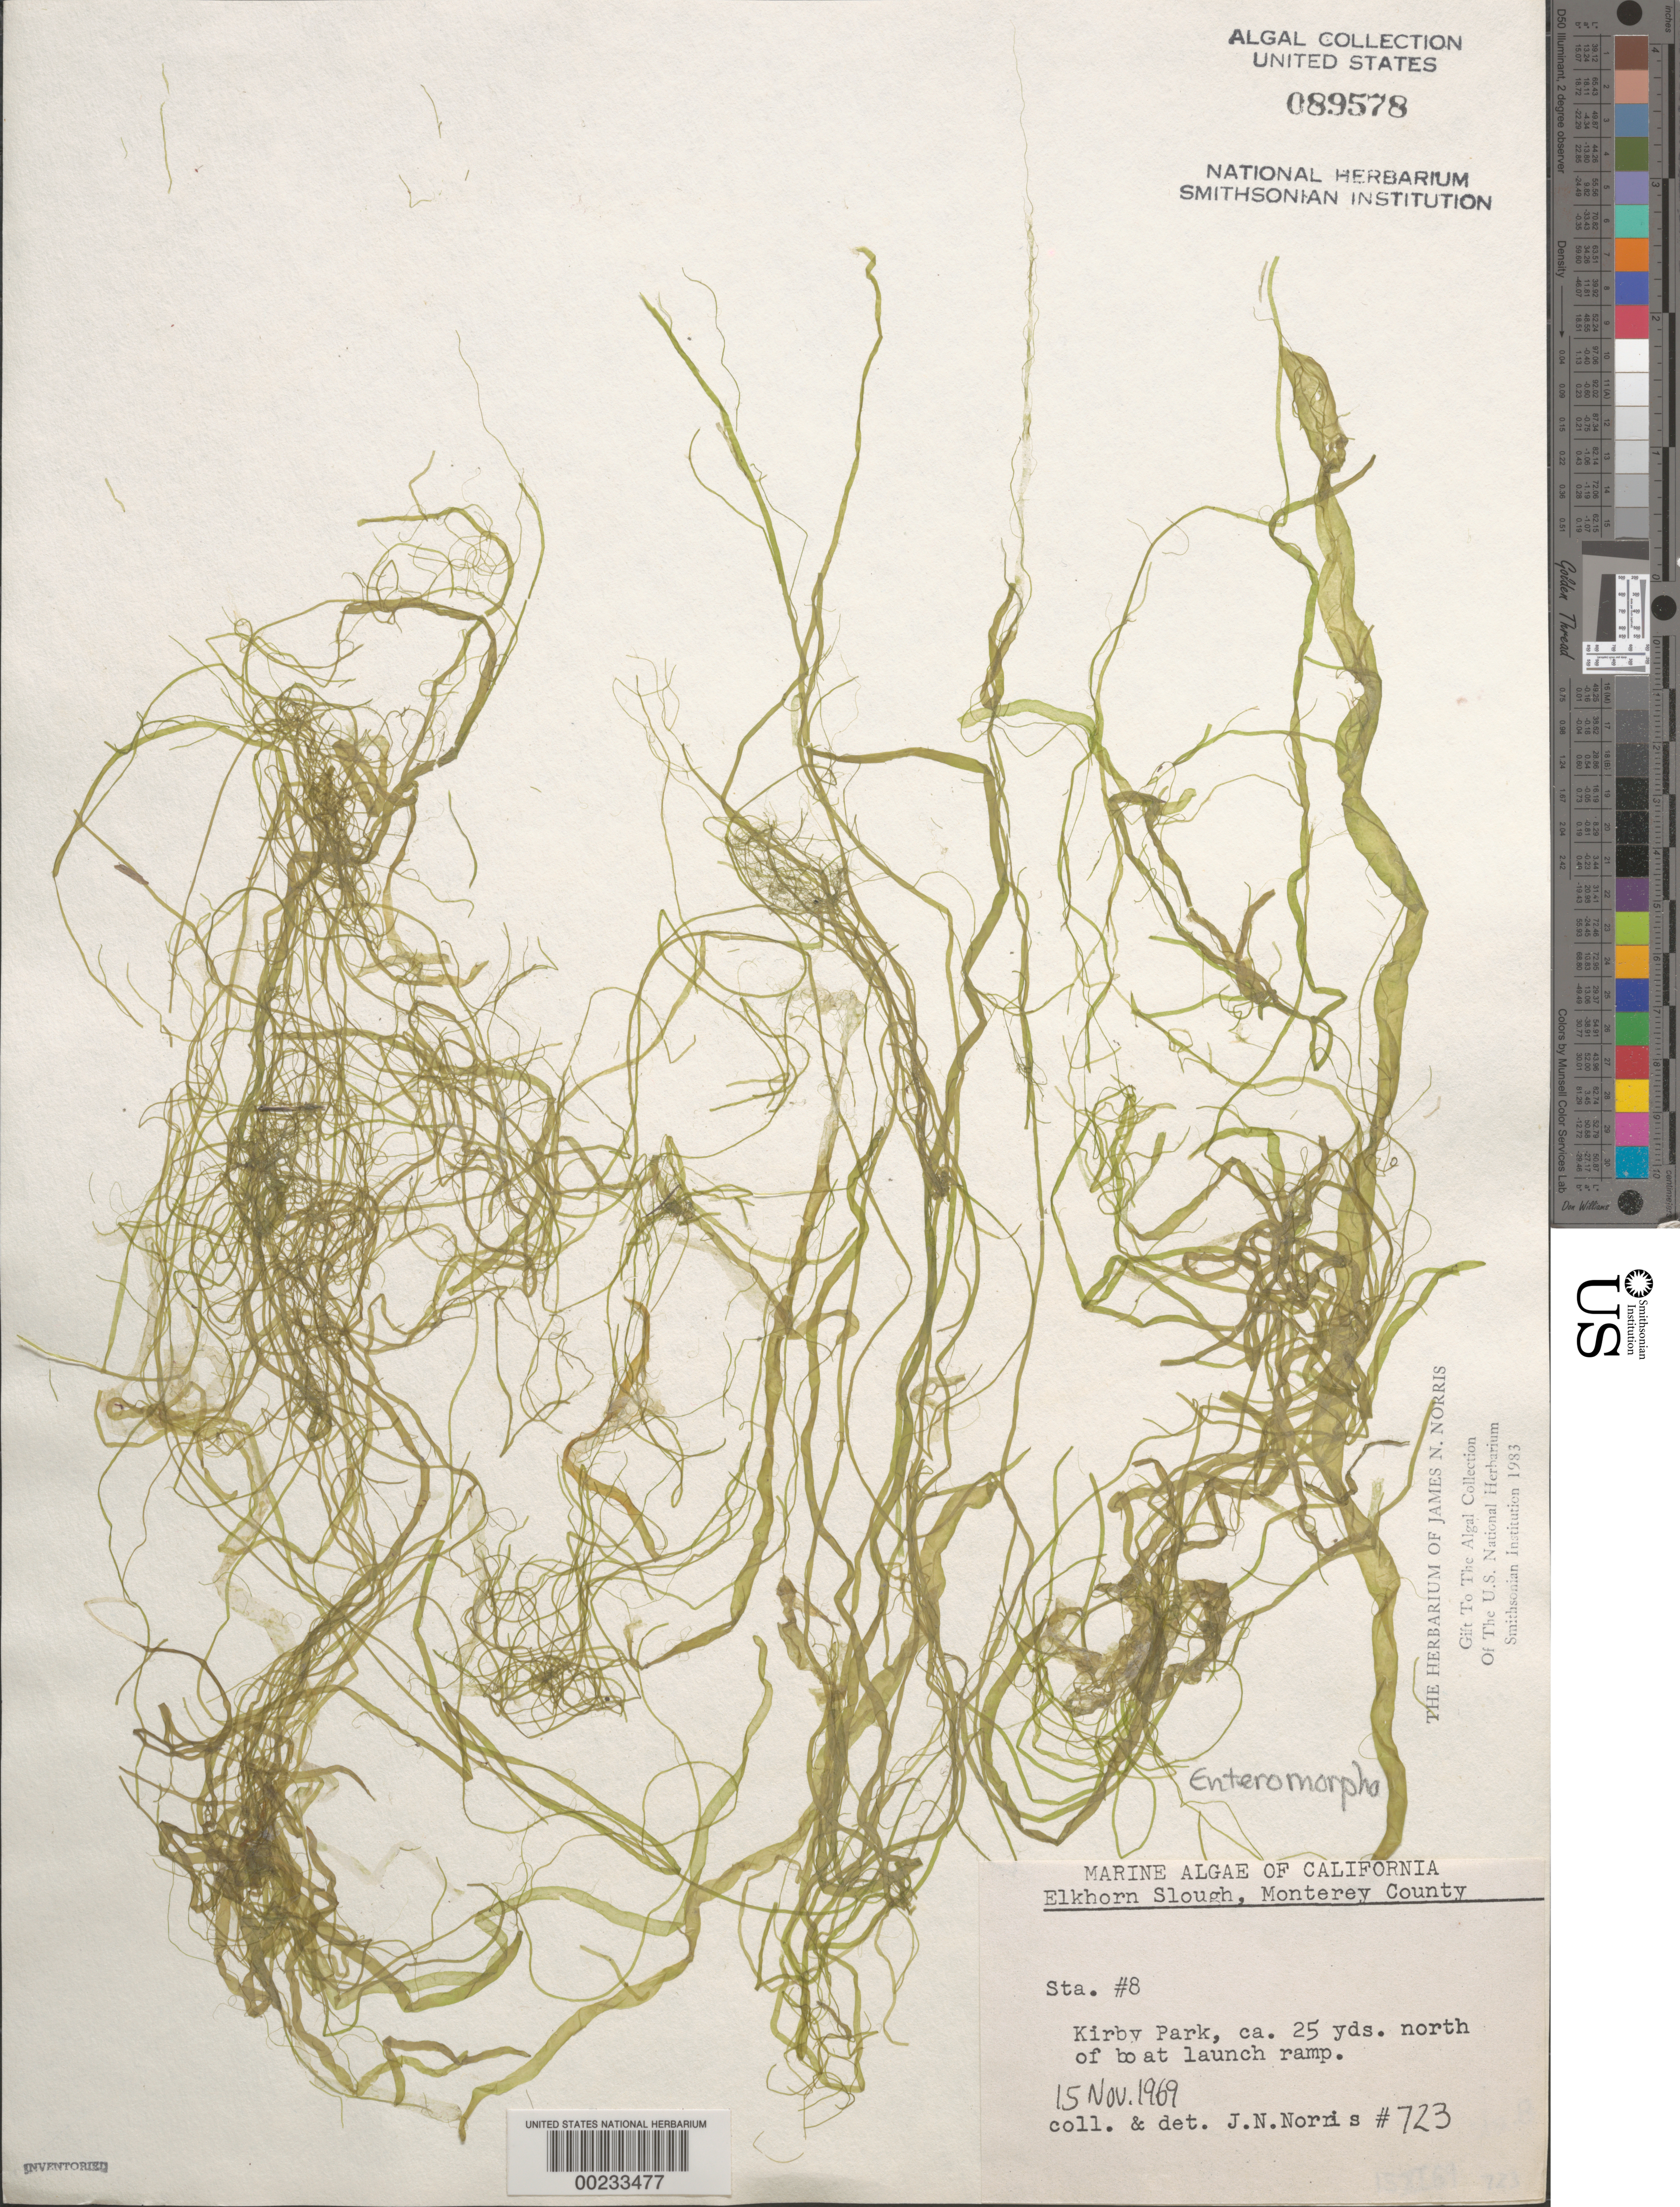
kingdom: Plantae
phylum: Chlorophyta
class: Ulvophyceae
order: Ulvales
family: Ulvaceae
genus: Ulva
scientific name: Ulva sp.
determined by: Algae name updating Project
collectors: J. N. Norris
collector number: JN-723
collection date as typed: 15 Nov 1969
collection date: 1969-11-15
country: United States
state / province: California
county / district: Monterey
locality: Elkhorn Slough, Kirby Park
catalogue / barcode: US 89578